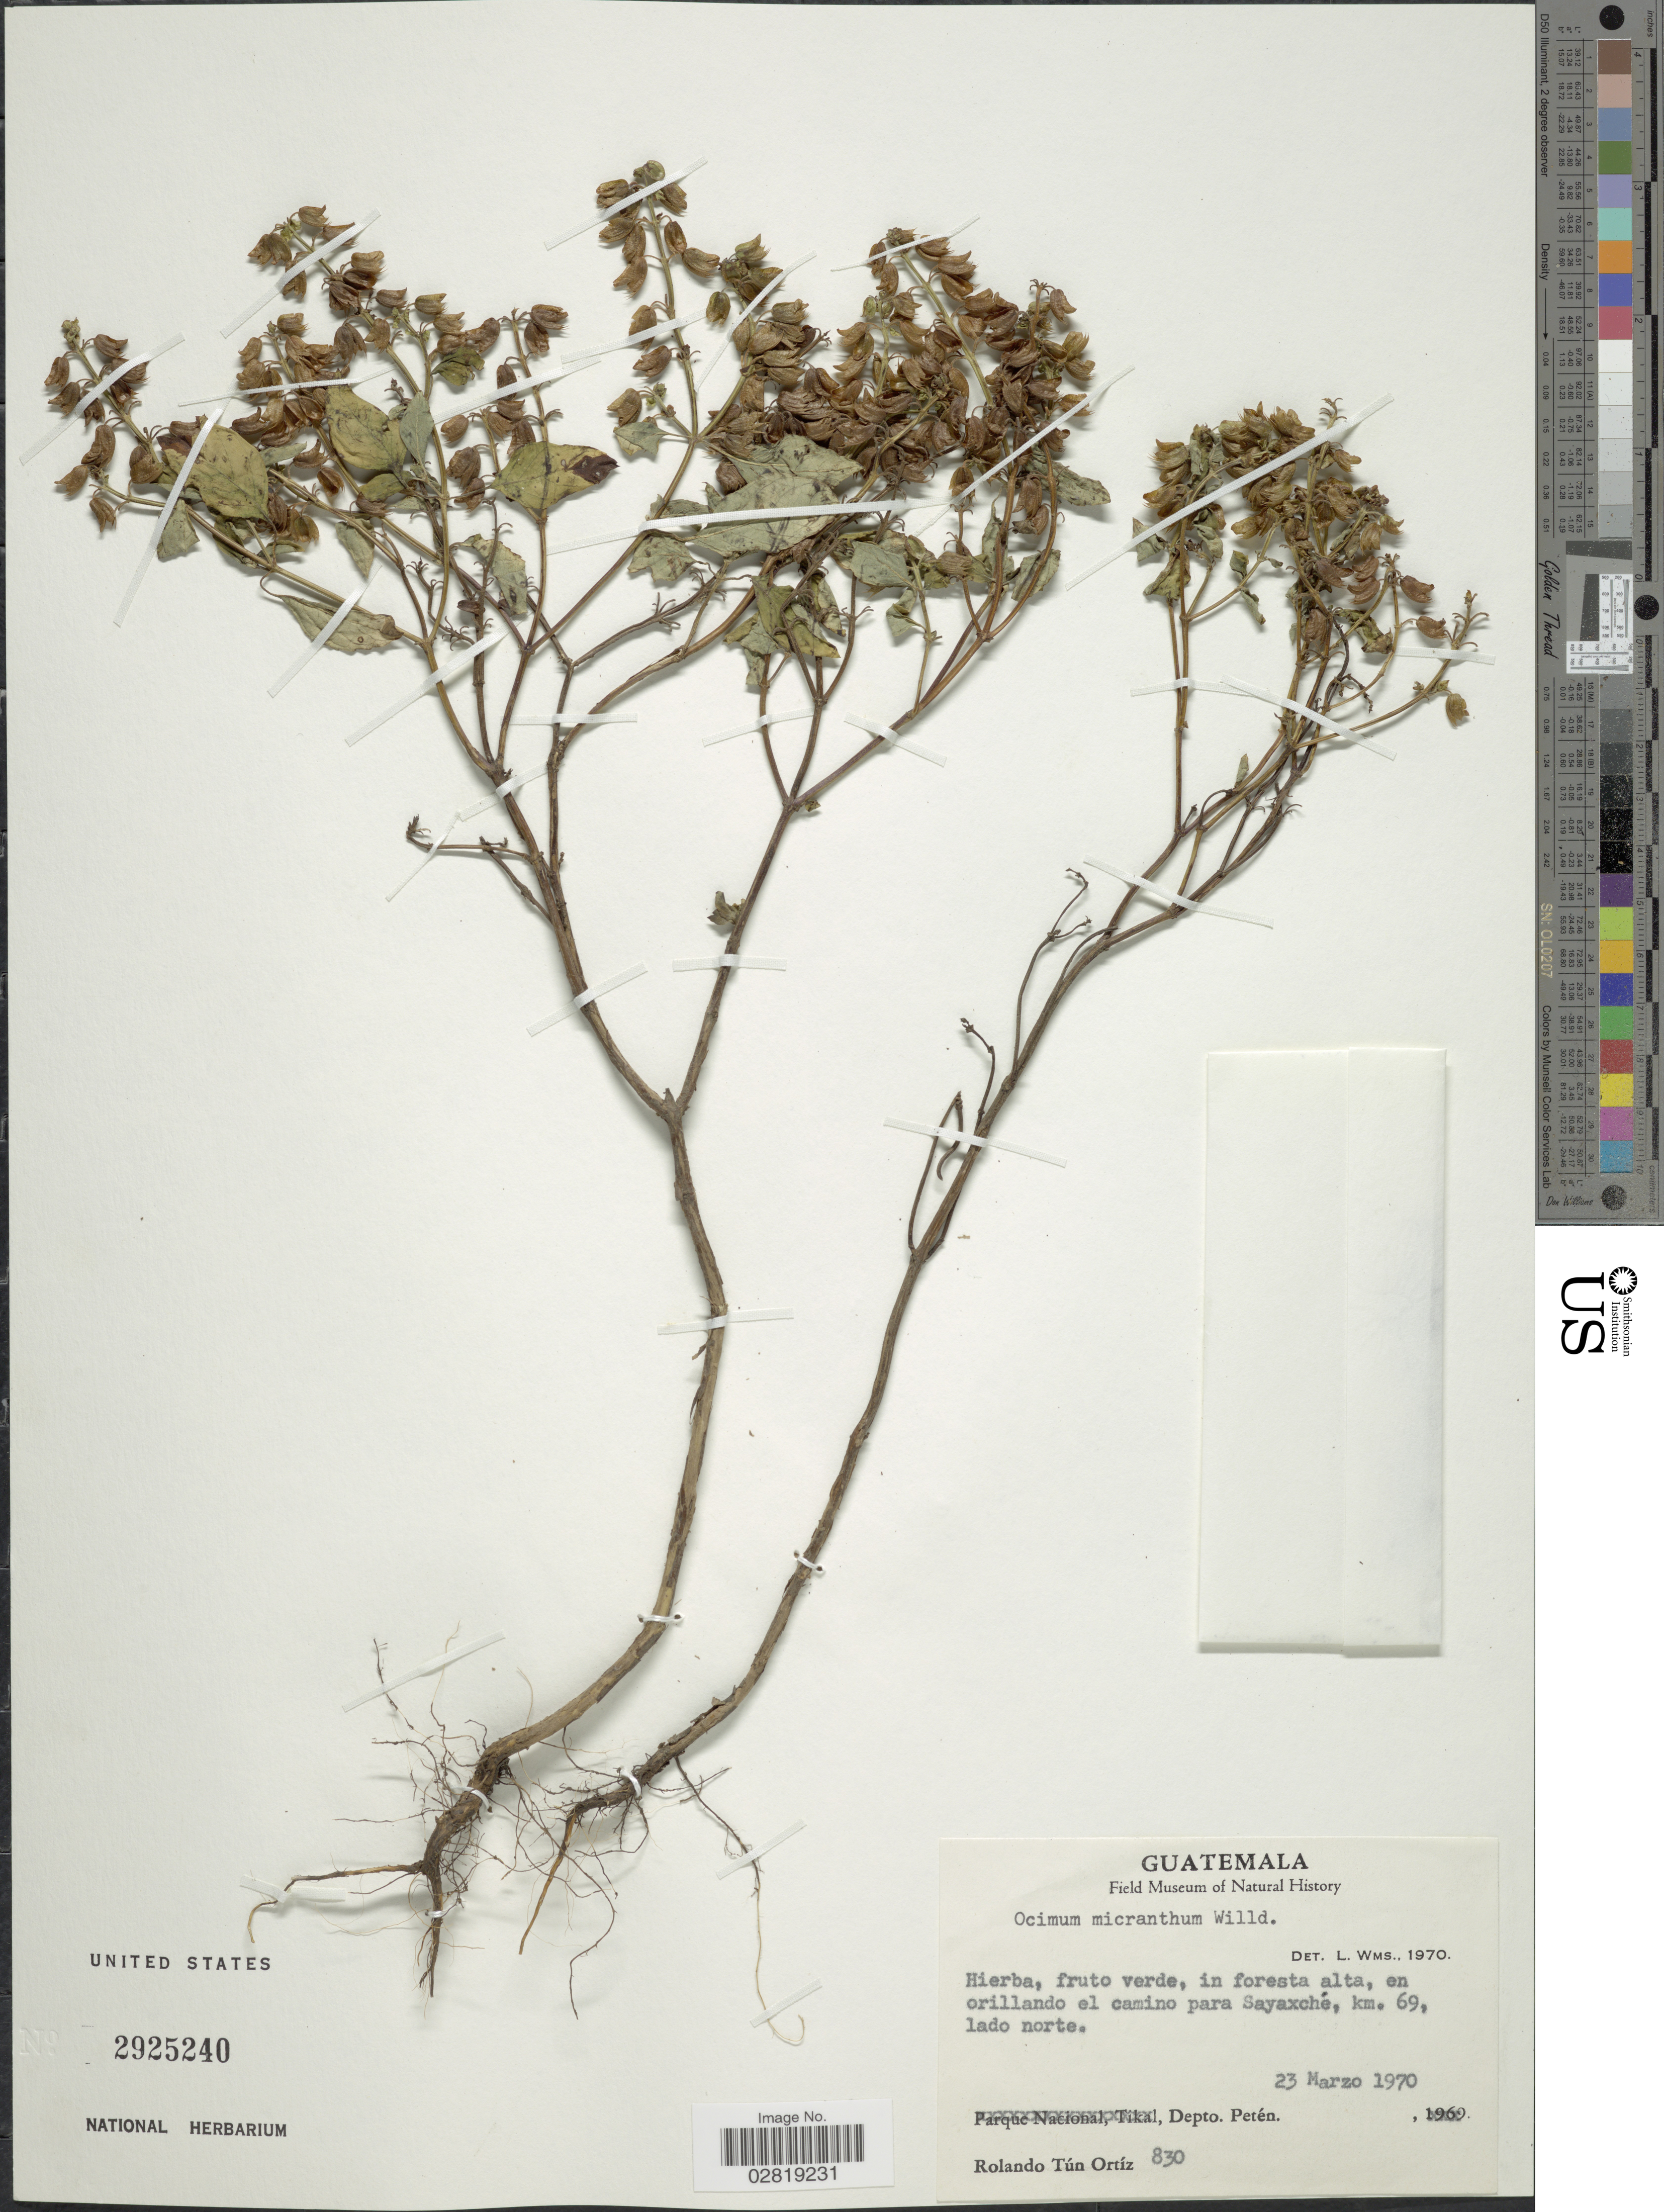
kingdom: Plantae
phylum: Tracheophyta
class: Magnoliopsida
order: Lamiales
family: Lamiaceae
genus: Ocimum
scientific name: Ocimum campechianum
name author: Mill.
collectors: R. T. Ortíz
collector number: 830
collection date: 1970-03-23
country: Guatemala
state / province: El Petén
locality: En orillando el camino para Sayaxché, km. 69, lado norte. Depto. Petén.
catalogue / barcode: US 2925240